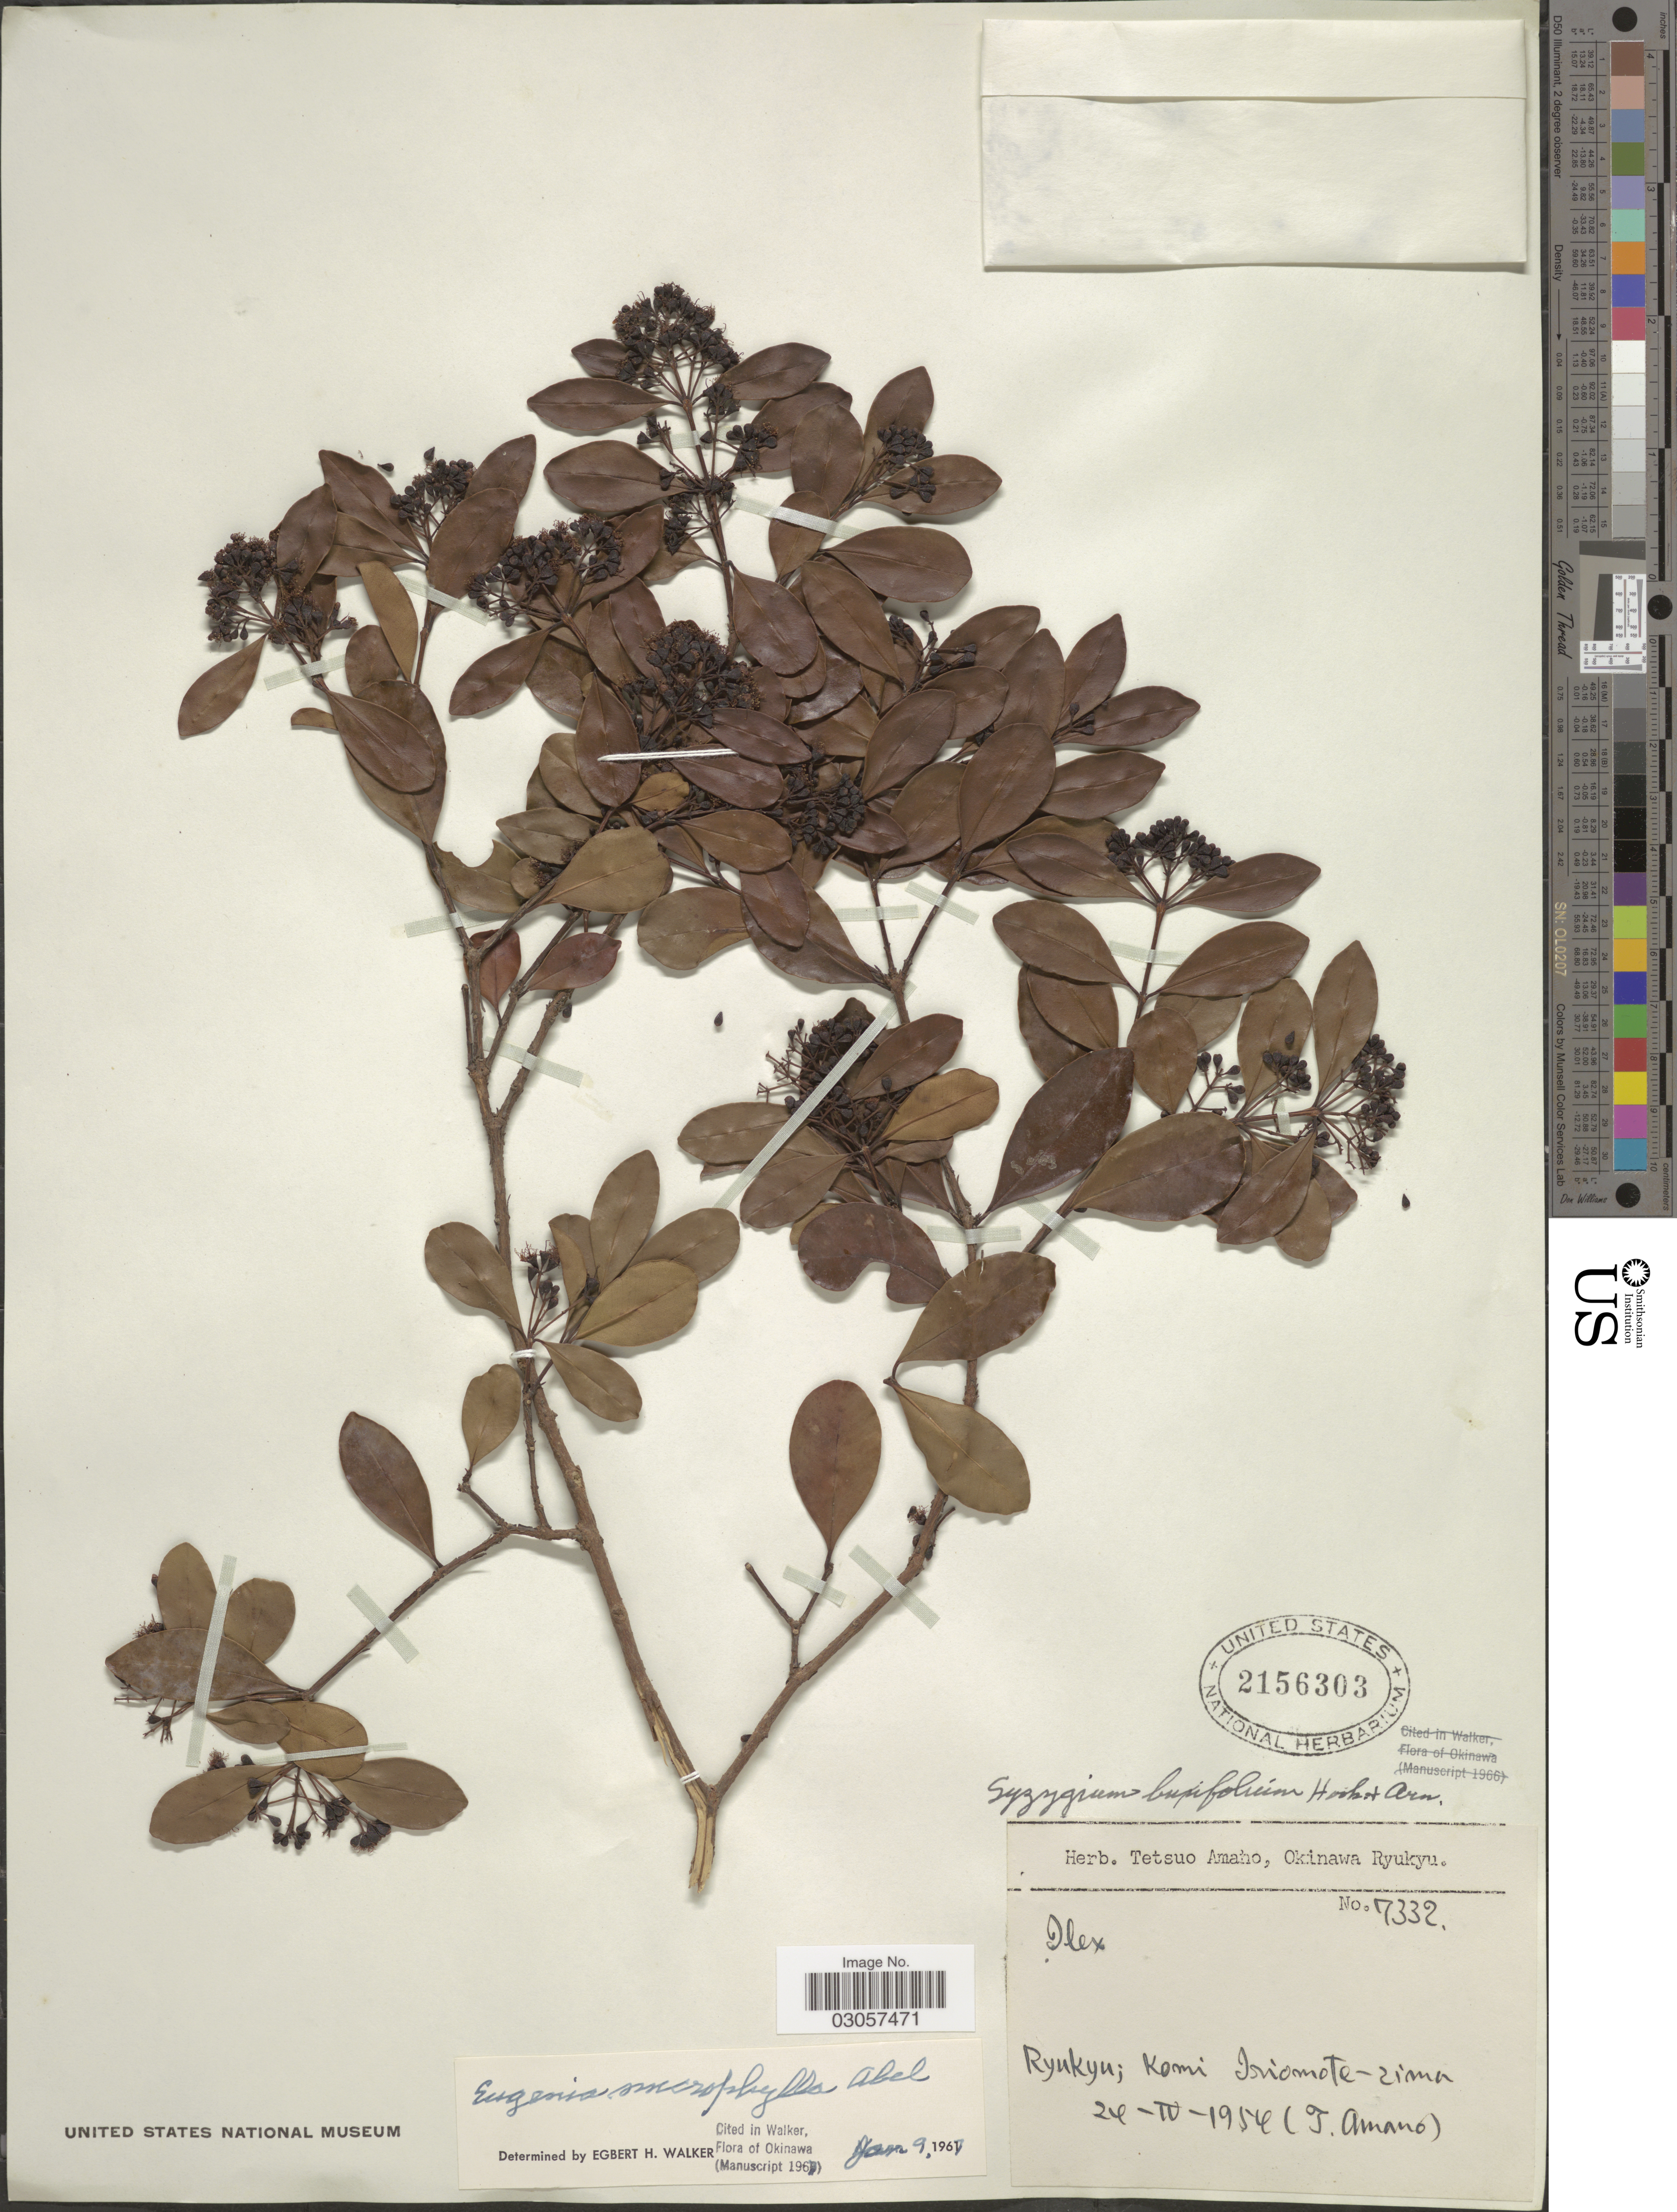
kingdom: Plantae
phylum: Tracheophyta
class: Magnoliopsida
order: Myrtales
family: Myrtaceae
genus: Syzygium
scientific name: Syzygium buxifolium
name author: Hook. & Arn.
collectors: T. Amano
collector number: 7332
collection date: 1954-04-24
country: Japan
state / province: Okinawa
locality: Ryukyu; Komi Iriomote-zima.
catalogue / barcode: US 2156303